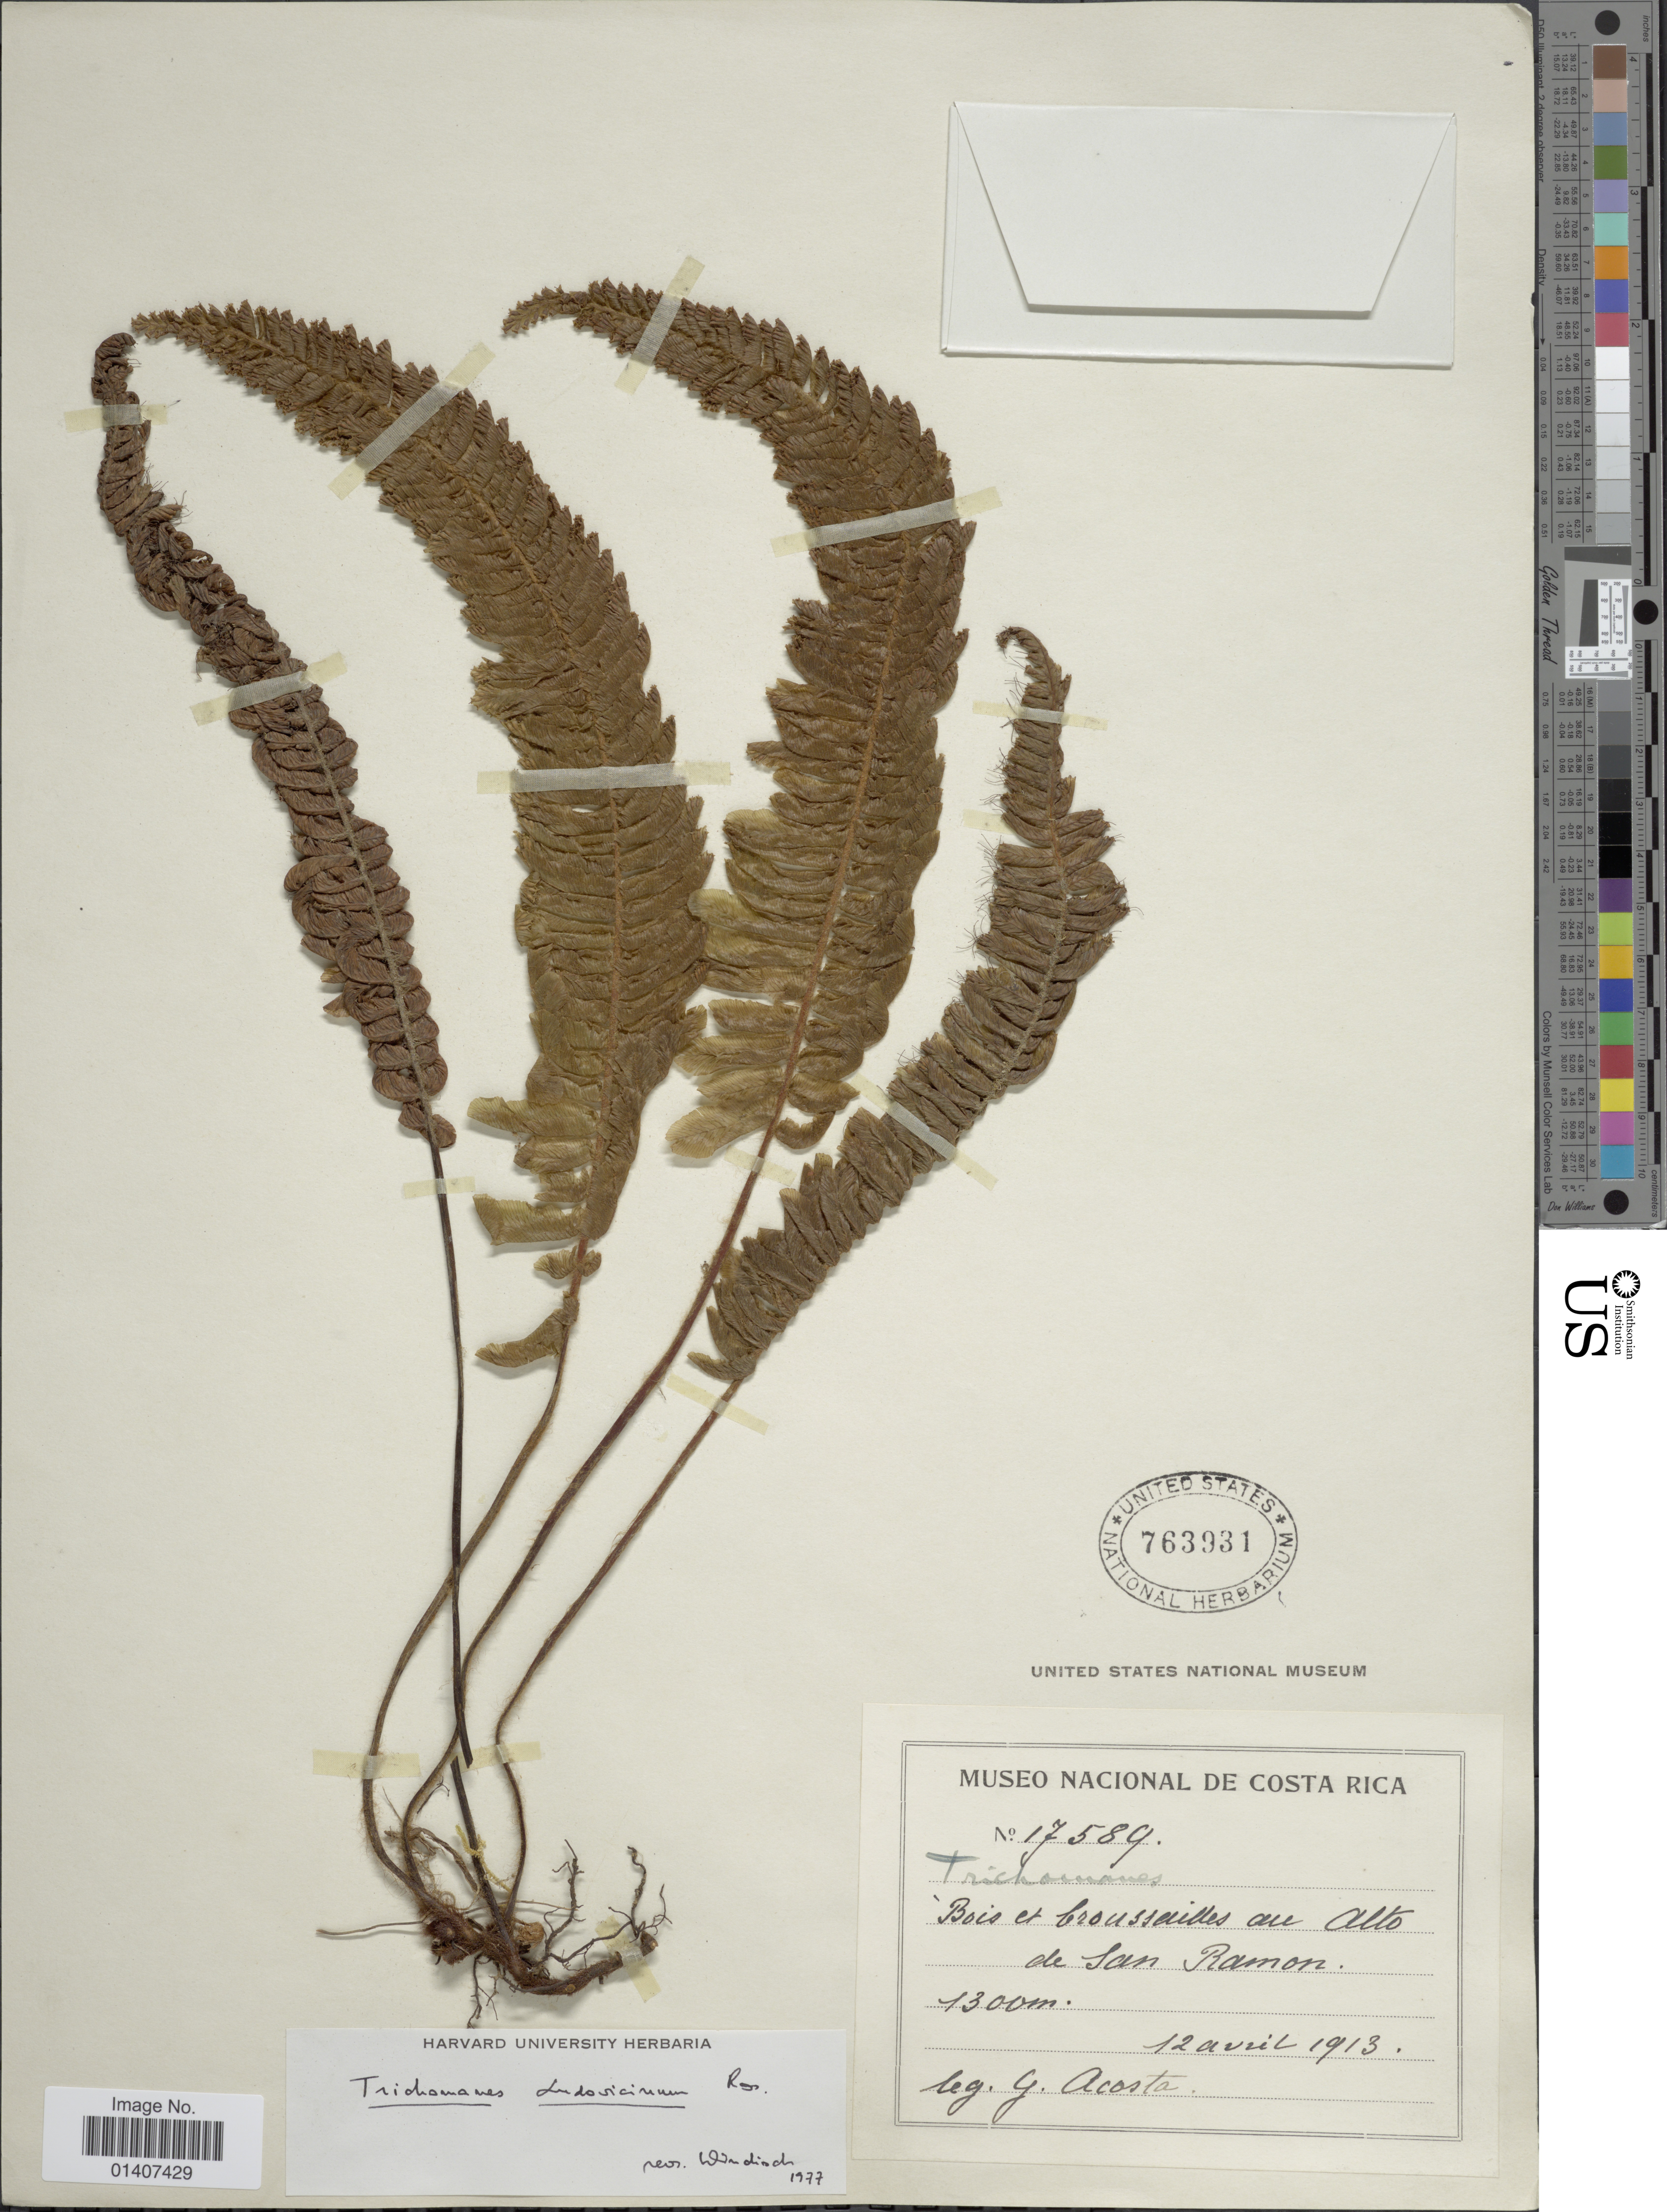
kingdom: Plantae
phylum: Tracheophyta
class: Polypodiopsida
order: Hymenophyllales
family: Hymenophyllaceae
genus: Trichomanes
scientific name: Trichomanes ludovicinum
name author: Rosenst.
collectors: G. Acosta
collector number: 17589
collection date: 1913-04-12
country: Costa Rica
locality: Bois et broussailles au Alto de San Ramon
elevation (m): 1300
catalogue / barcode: US 763931